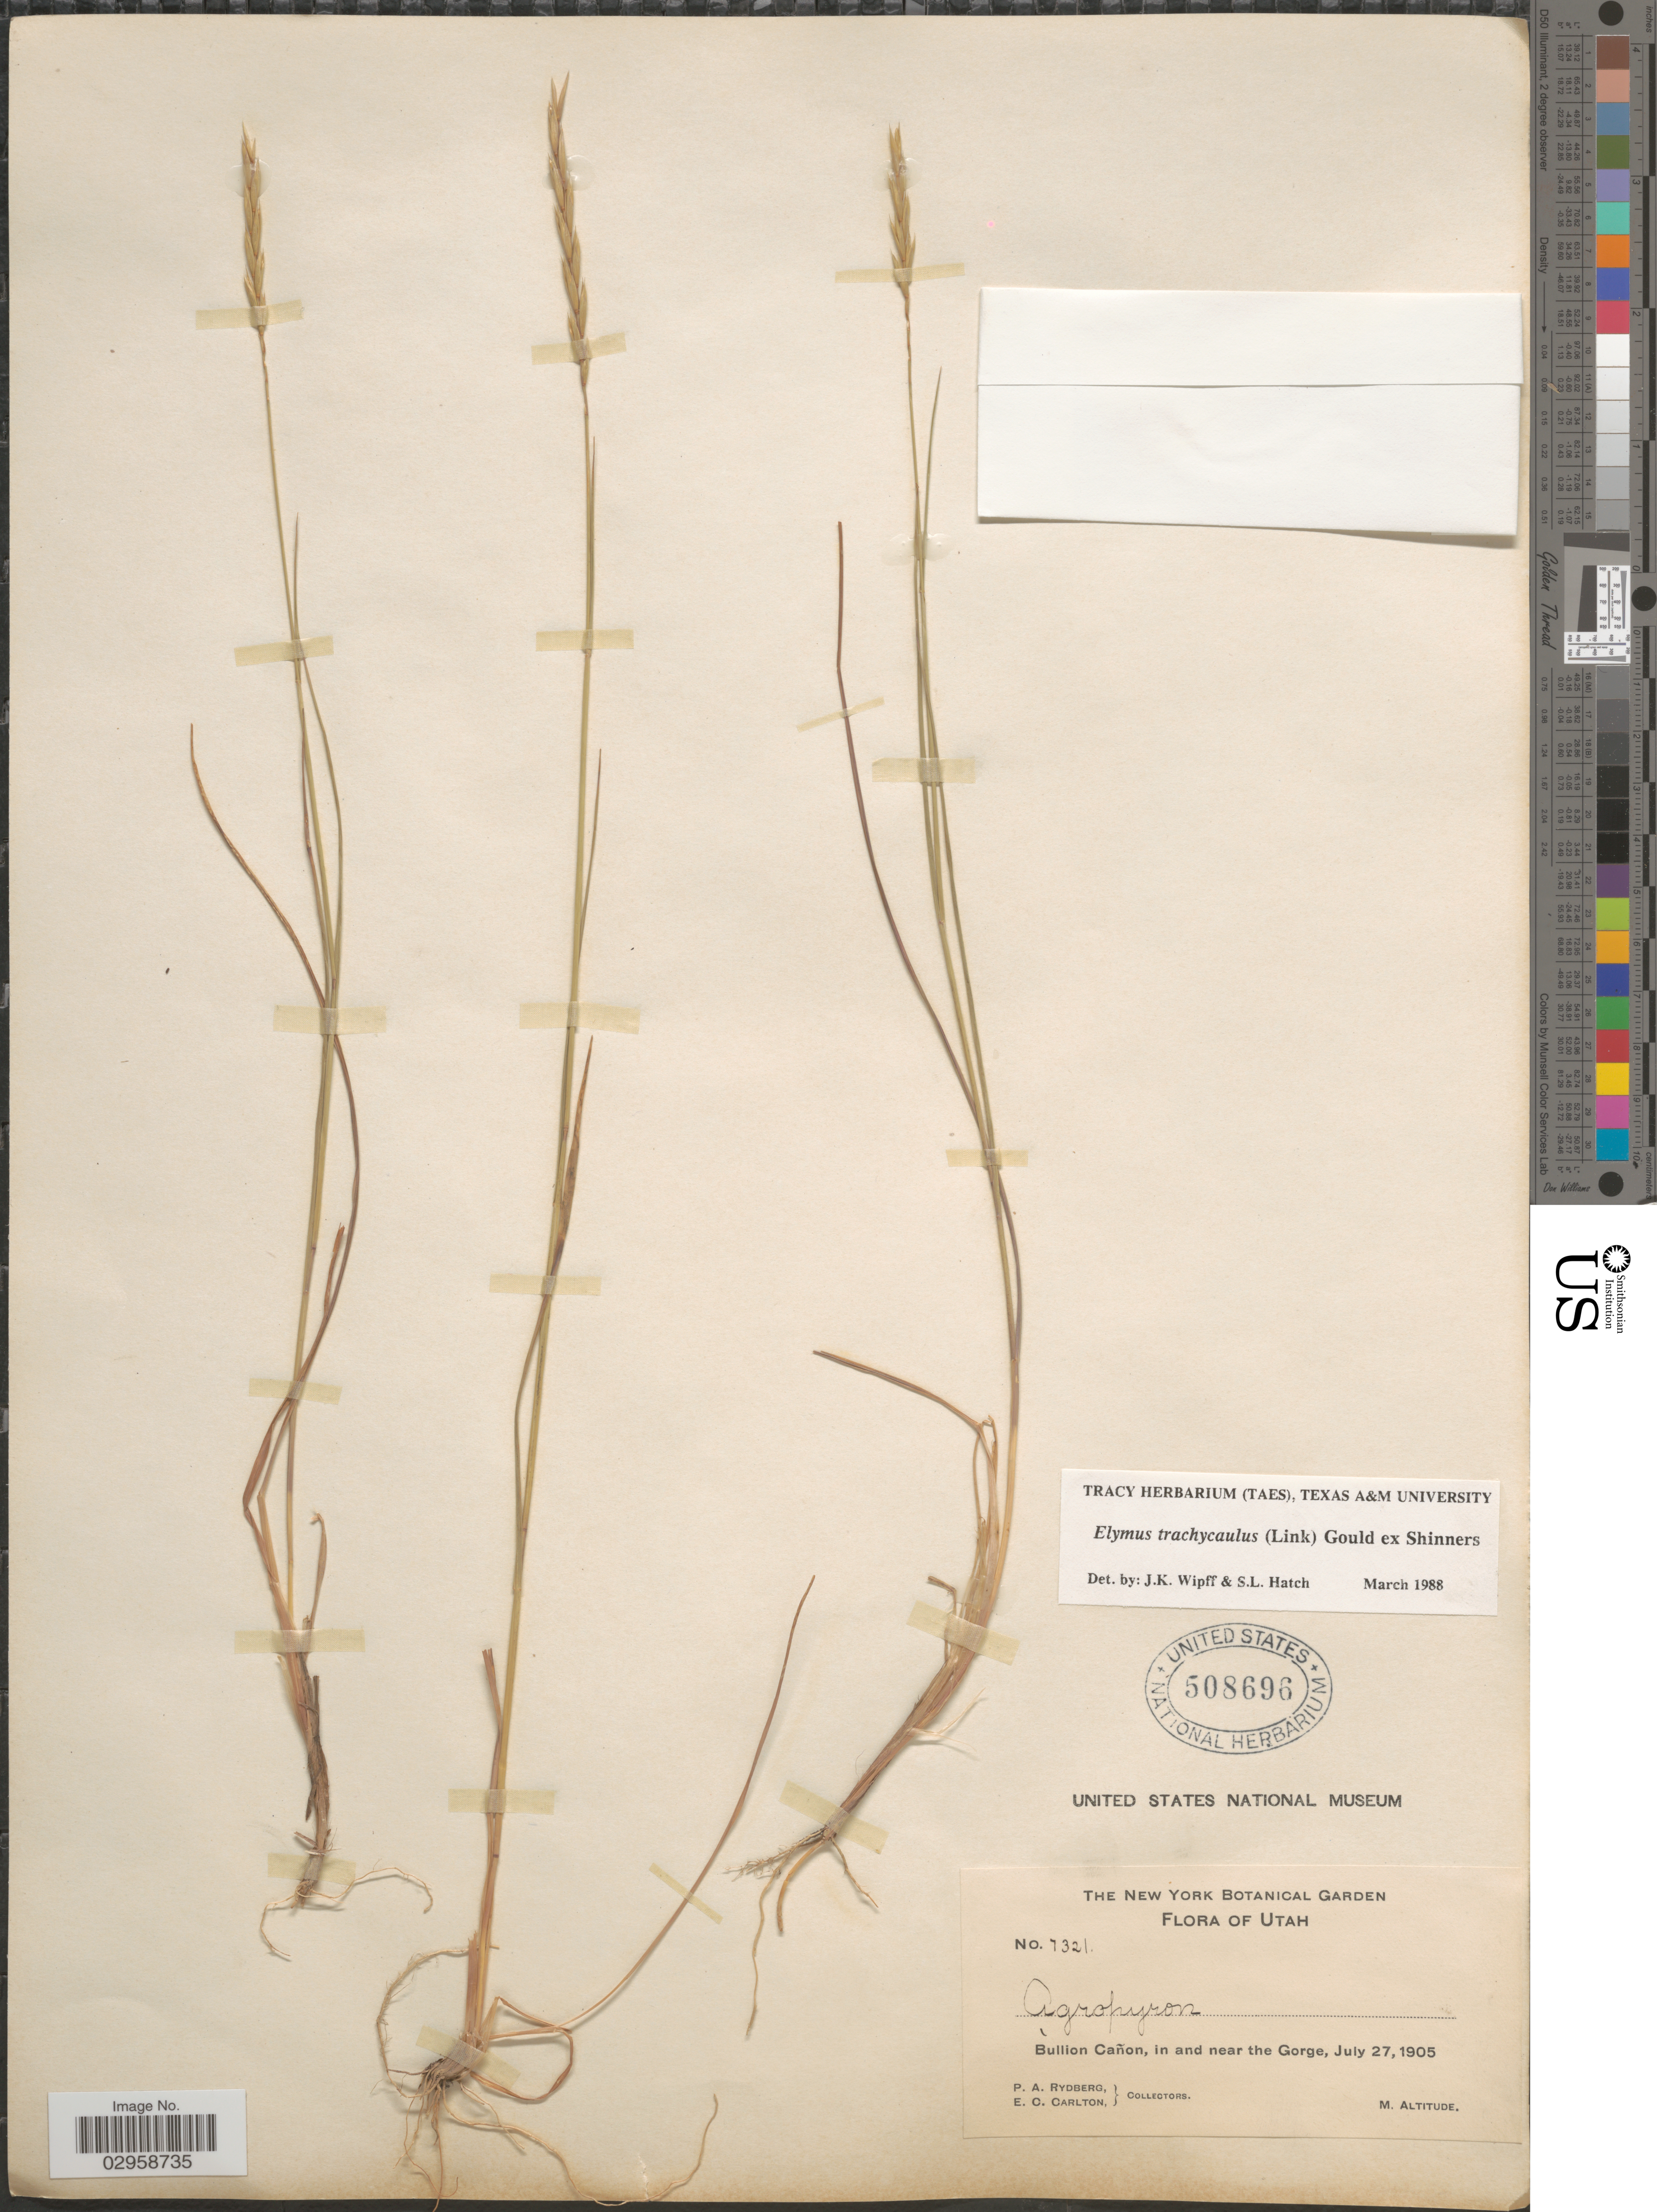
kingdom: Plantae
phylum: Tracheophyta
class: Liliopsida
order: Poales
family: Poaceae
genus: Elymus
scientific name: Elymus trachycaulus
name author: (Link) Gould ex Shinners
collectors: P. A. Rydberg & E. Carlton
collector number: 7321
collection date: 1905-07-27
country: United States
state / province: Utah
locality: Bullion Cañon, in and near the Gorge.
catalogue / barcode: US 508696